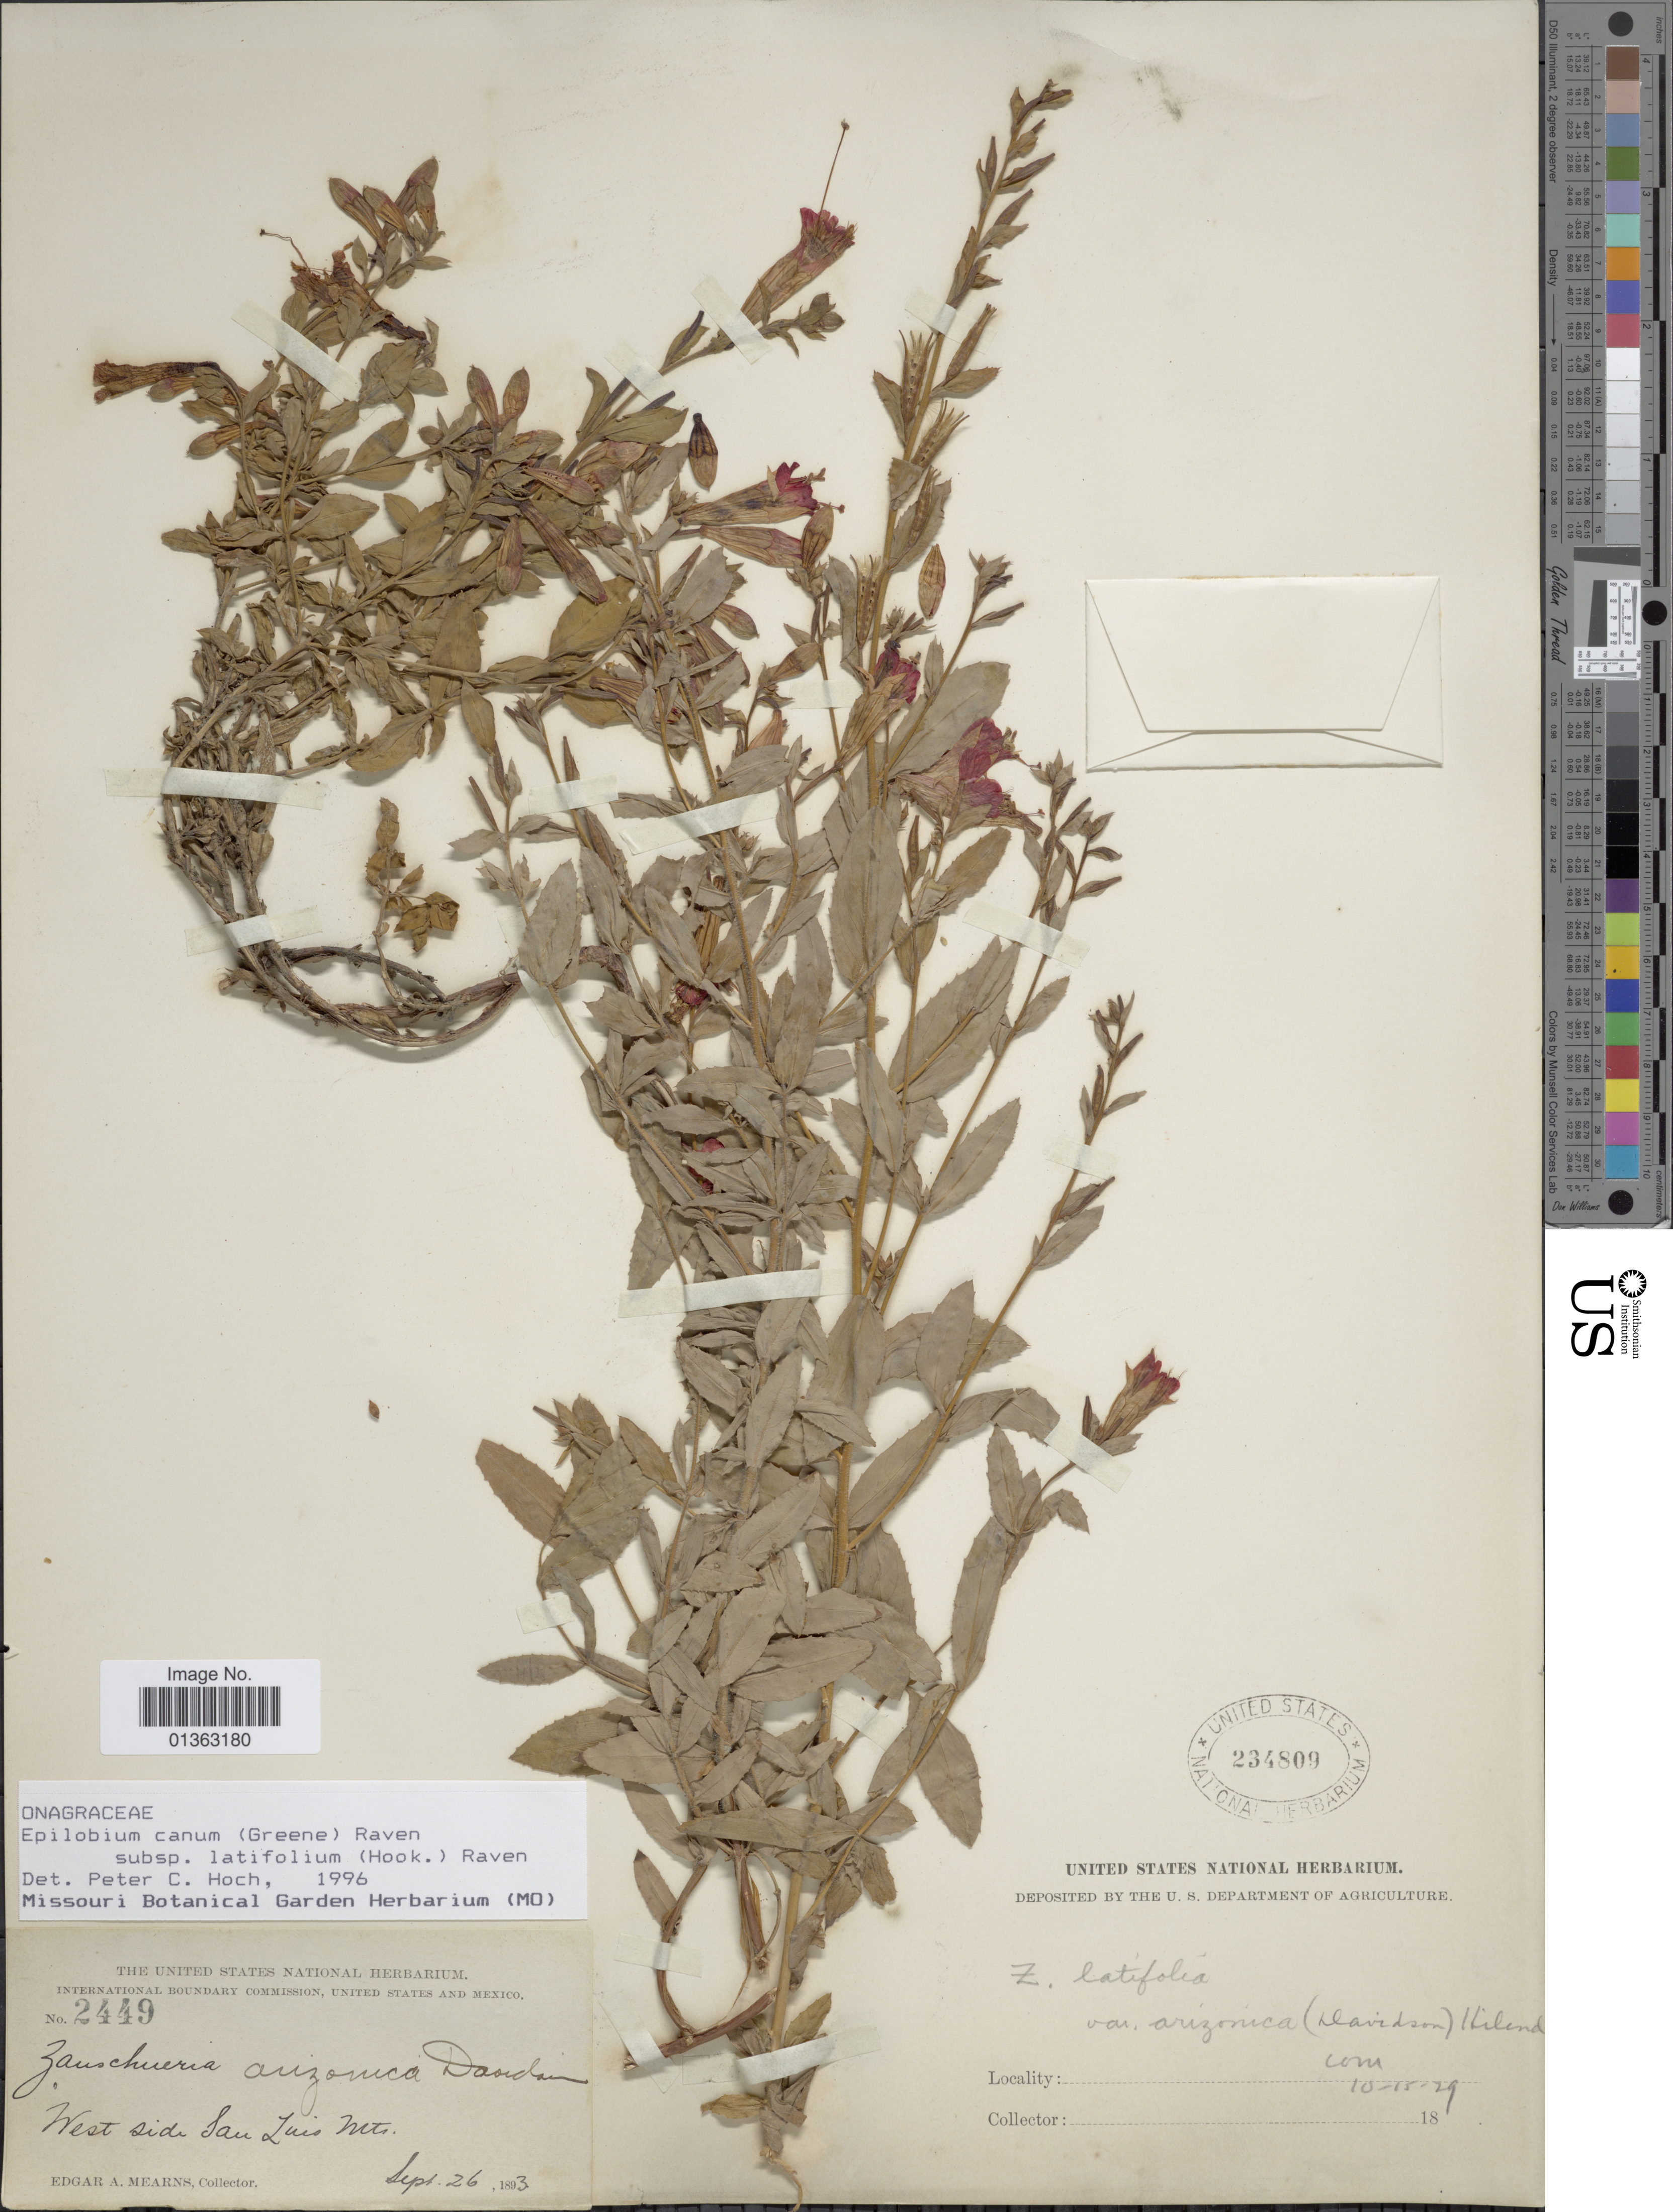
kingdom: Plantae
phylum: Tracheophyta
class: Magnoliopsida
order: Myrtales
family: Onagraceae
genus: Epilobium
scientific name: Epilobium canum subsp. latifolium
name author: (Hook.) P.H. Raven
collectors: E. A. Mearns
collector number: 2449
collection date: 1893-09-26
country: Argentina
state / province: San Luis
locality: West side San Luis Mts.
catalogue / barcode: US 234809